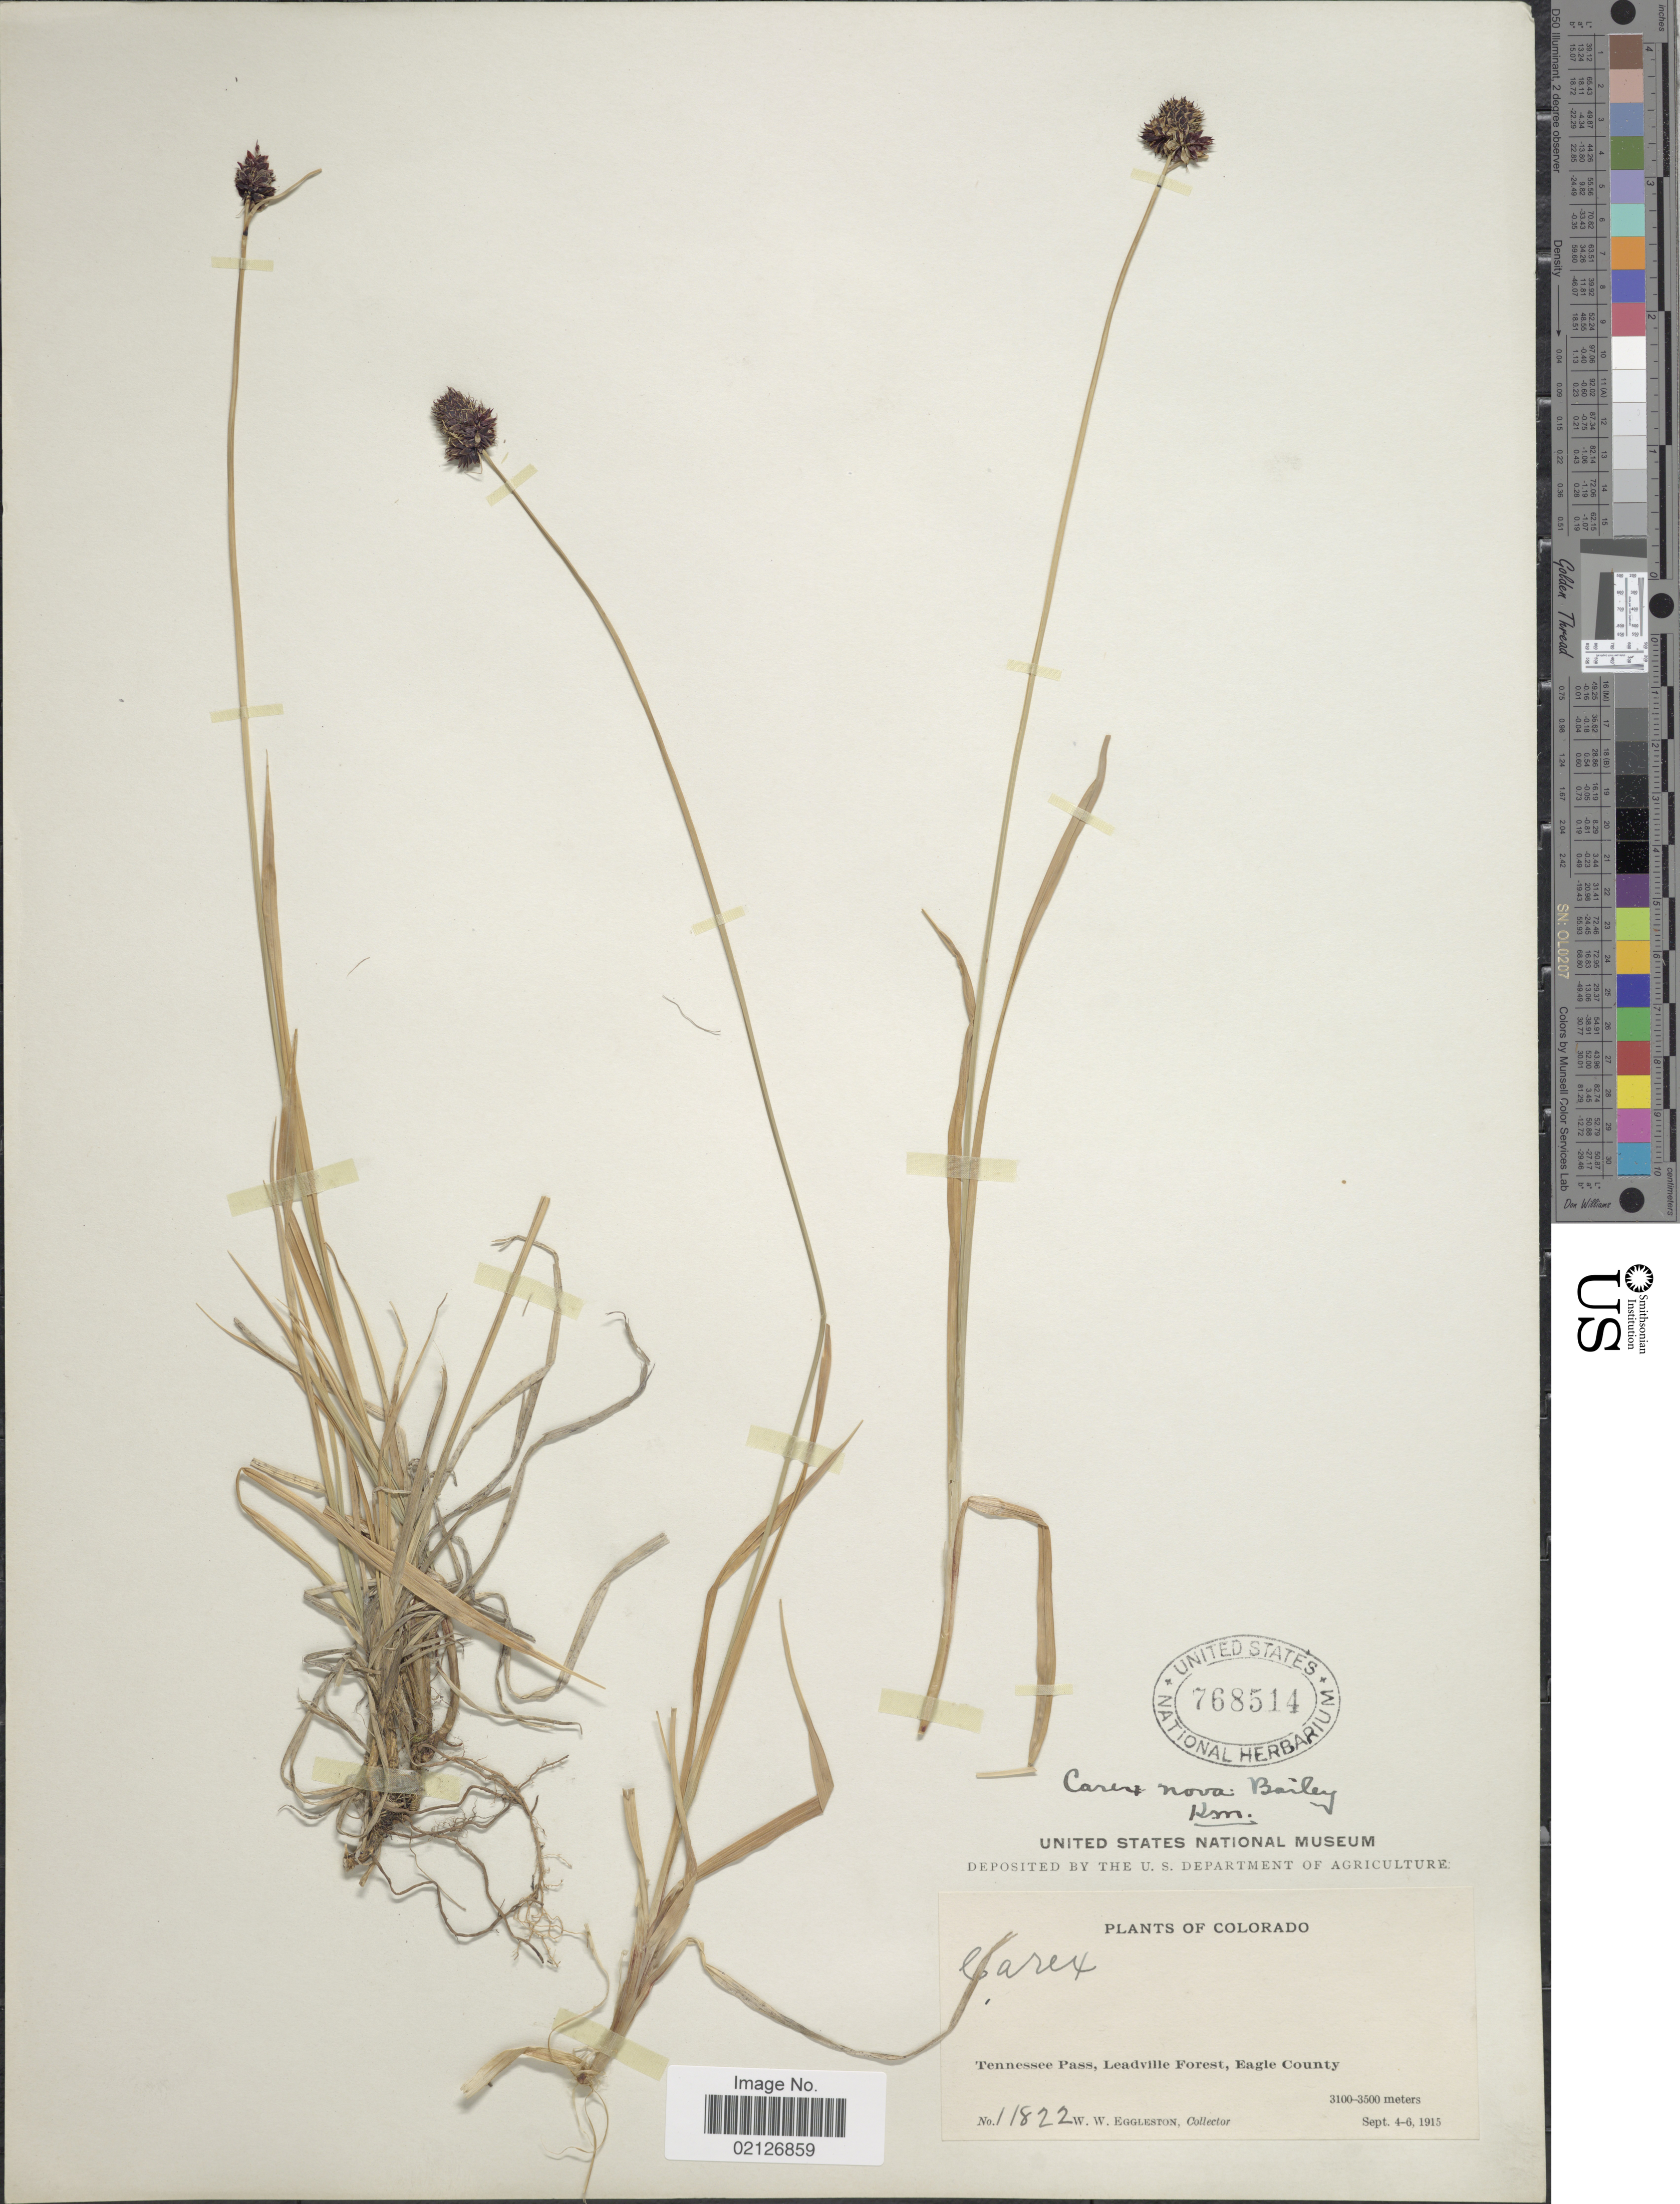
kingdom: Plantae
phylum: Tracheophyta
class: Liliopsida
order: Poales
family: Cyperaceae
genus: Carex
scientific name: Carex nova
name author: L.H. Bailey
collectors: W. W. Eggleston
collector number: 11822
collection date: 1915-09-04/1915-09-06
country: United States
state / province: Colorado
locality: Tennessee Pass, Leadville Forest, Eagle County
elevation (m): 3100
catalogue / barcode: US 768514